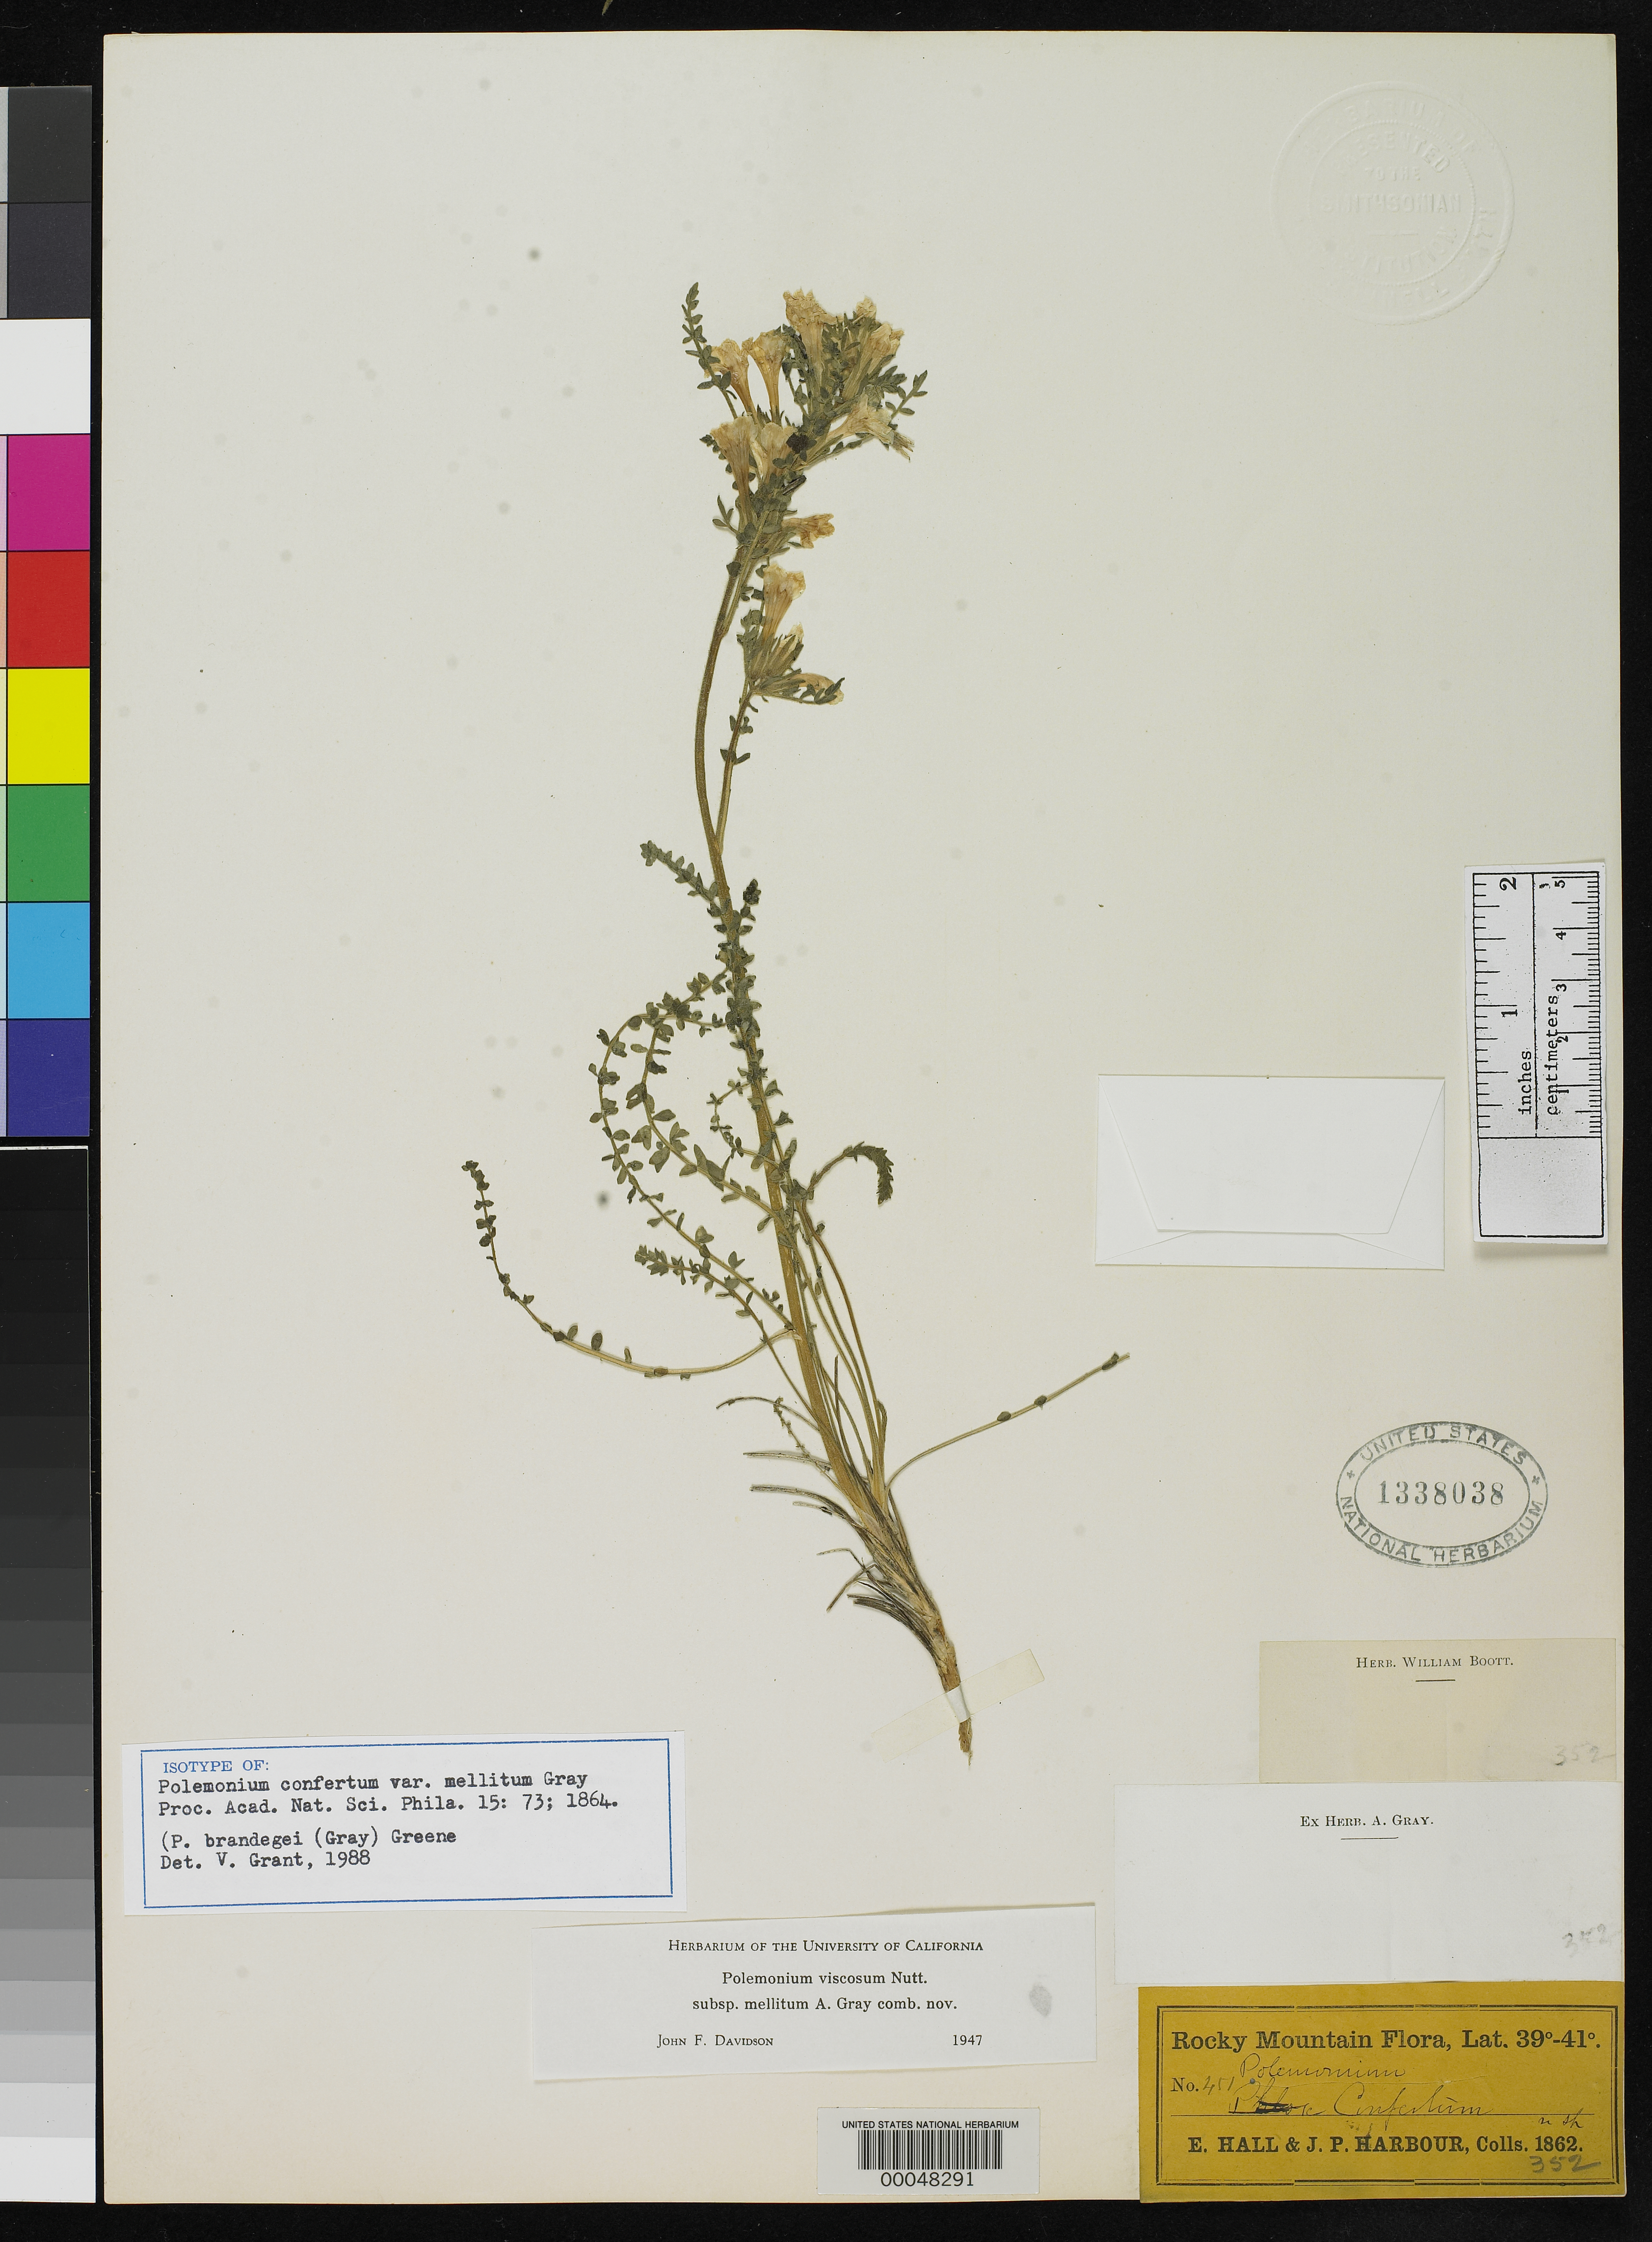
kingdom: Plantae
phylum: Tracheophyta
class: Magnoliopsida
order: Ericales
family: Polemoniaceae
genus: Polemonium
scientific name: Polemonium confertum var. mellitum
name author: A. Gray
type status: Isotype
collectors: E. Hall & J. Harbour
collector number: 451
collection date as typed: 1862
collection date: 1862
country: United States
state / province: Colorado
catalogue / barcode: US 1338038